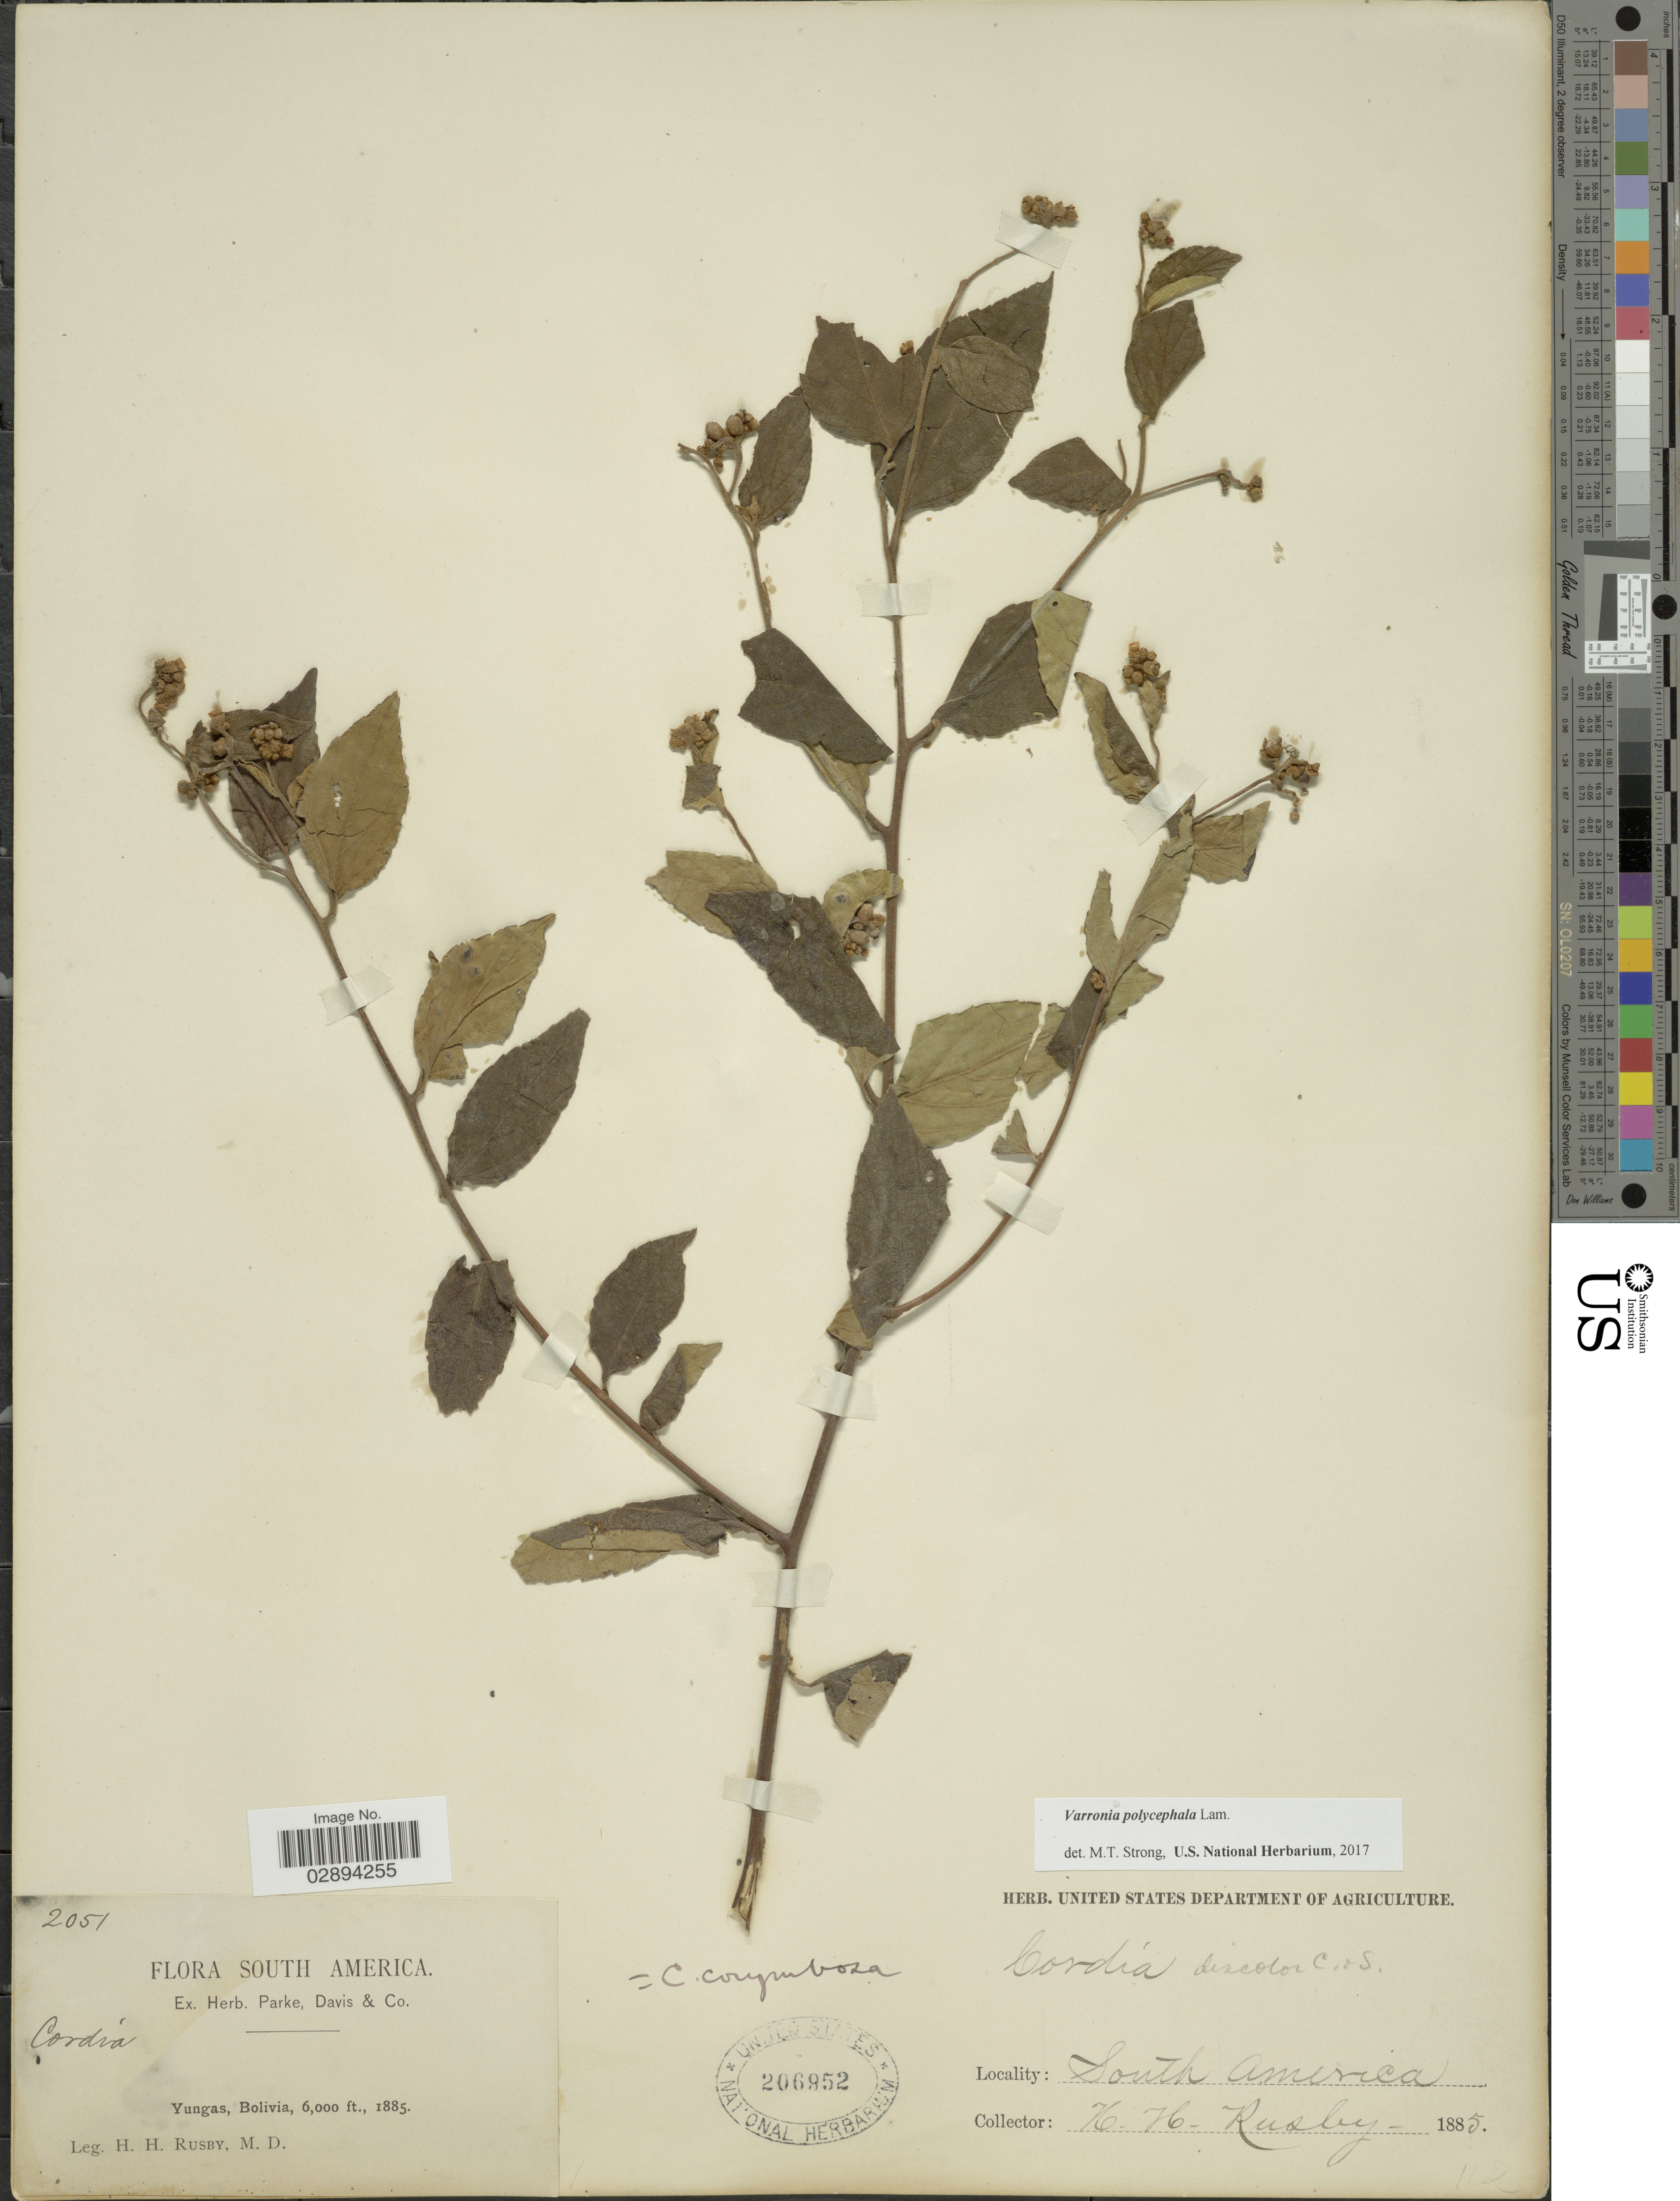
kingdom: Plantae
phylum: Tracheophyta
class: Magnoliopsida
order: Boraginales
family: Cordiaceae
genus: Varronia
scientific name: Varronia polycephala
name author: Lam.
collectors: H. H. Rusby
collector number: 2051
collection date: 1885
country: Bolivia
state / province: La Paz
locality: Yungas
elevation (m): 1829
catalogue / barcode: US 206952